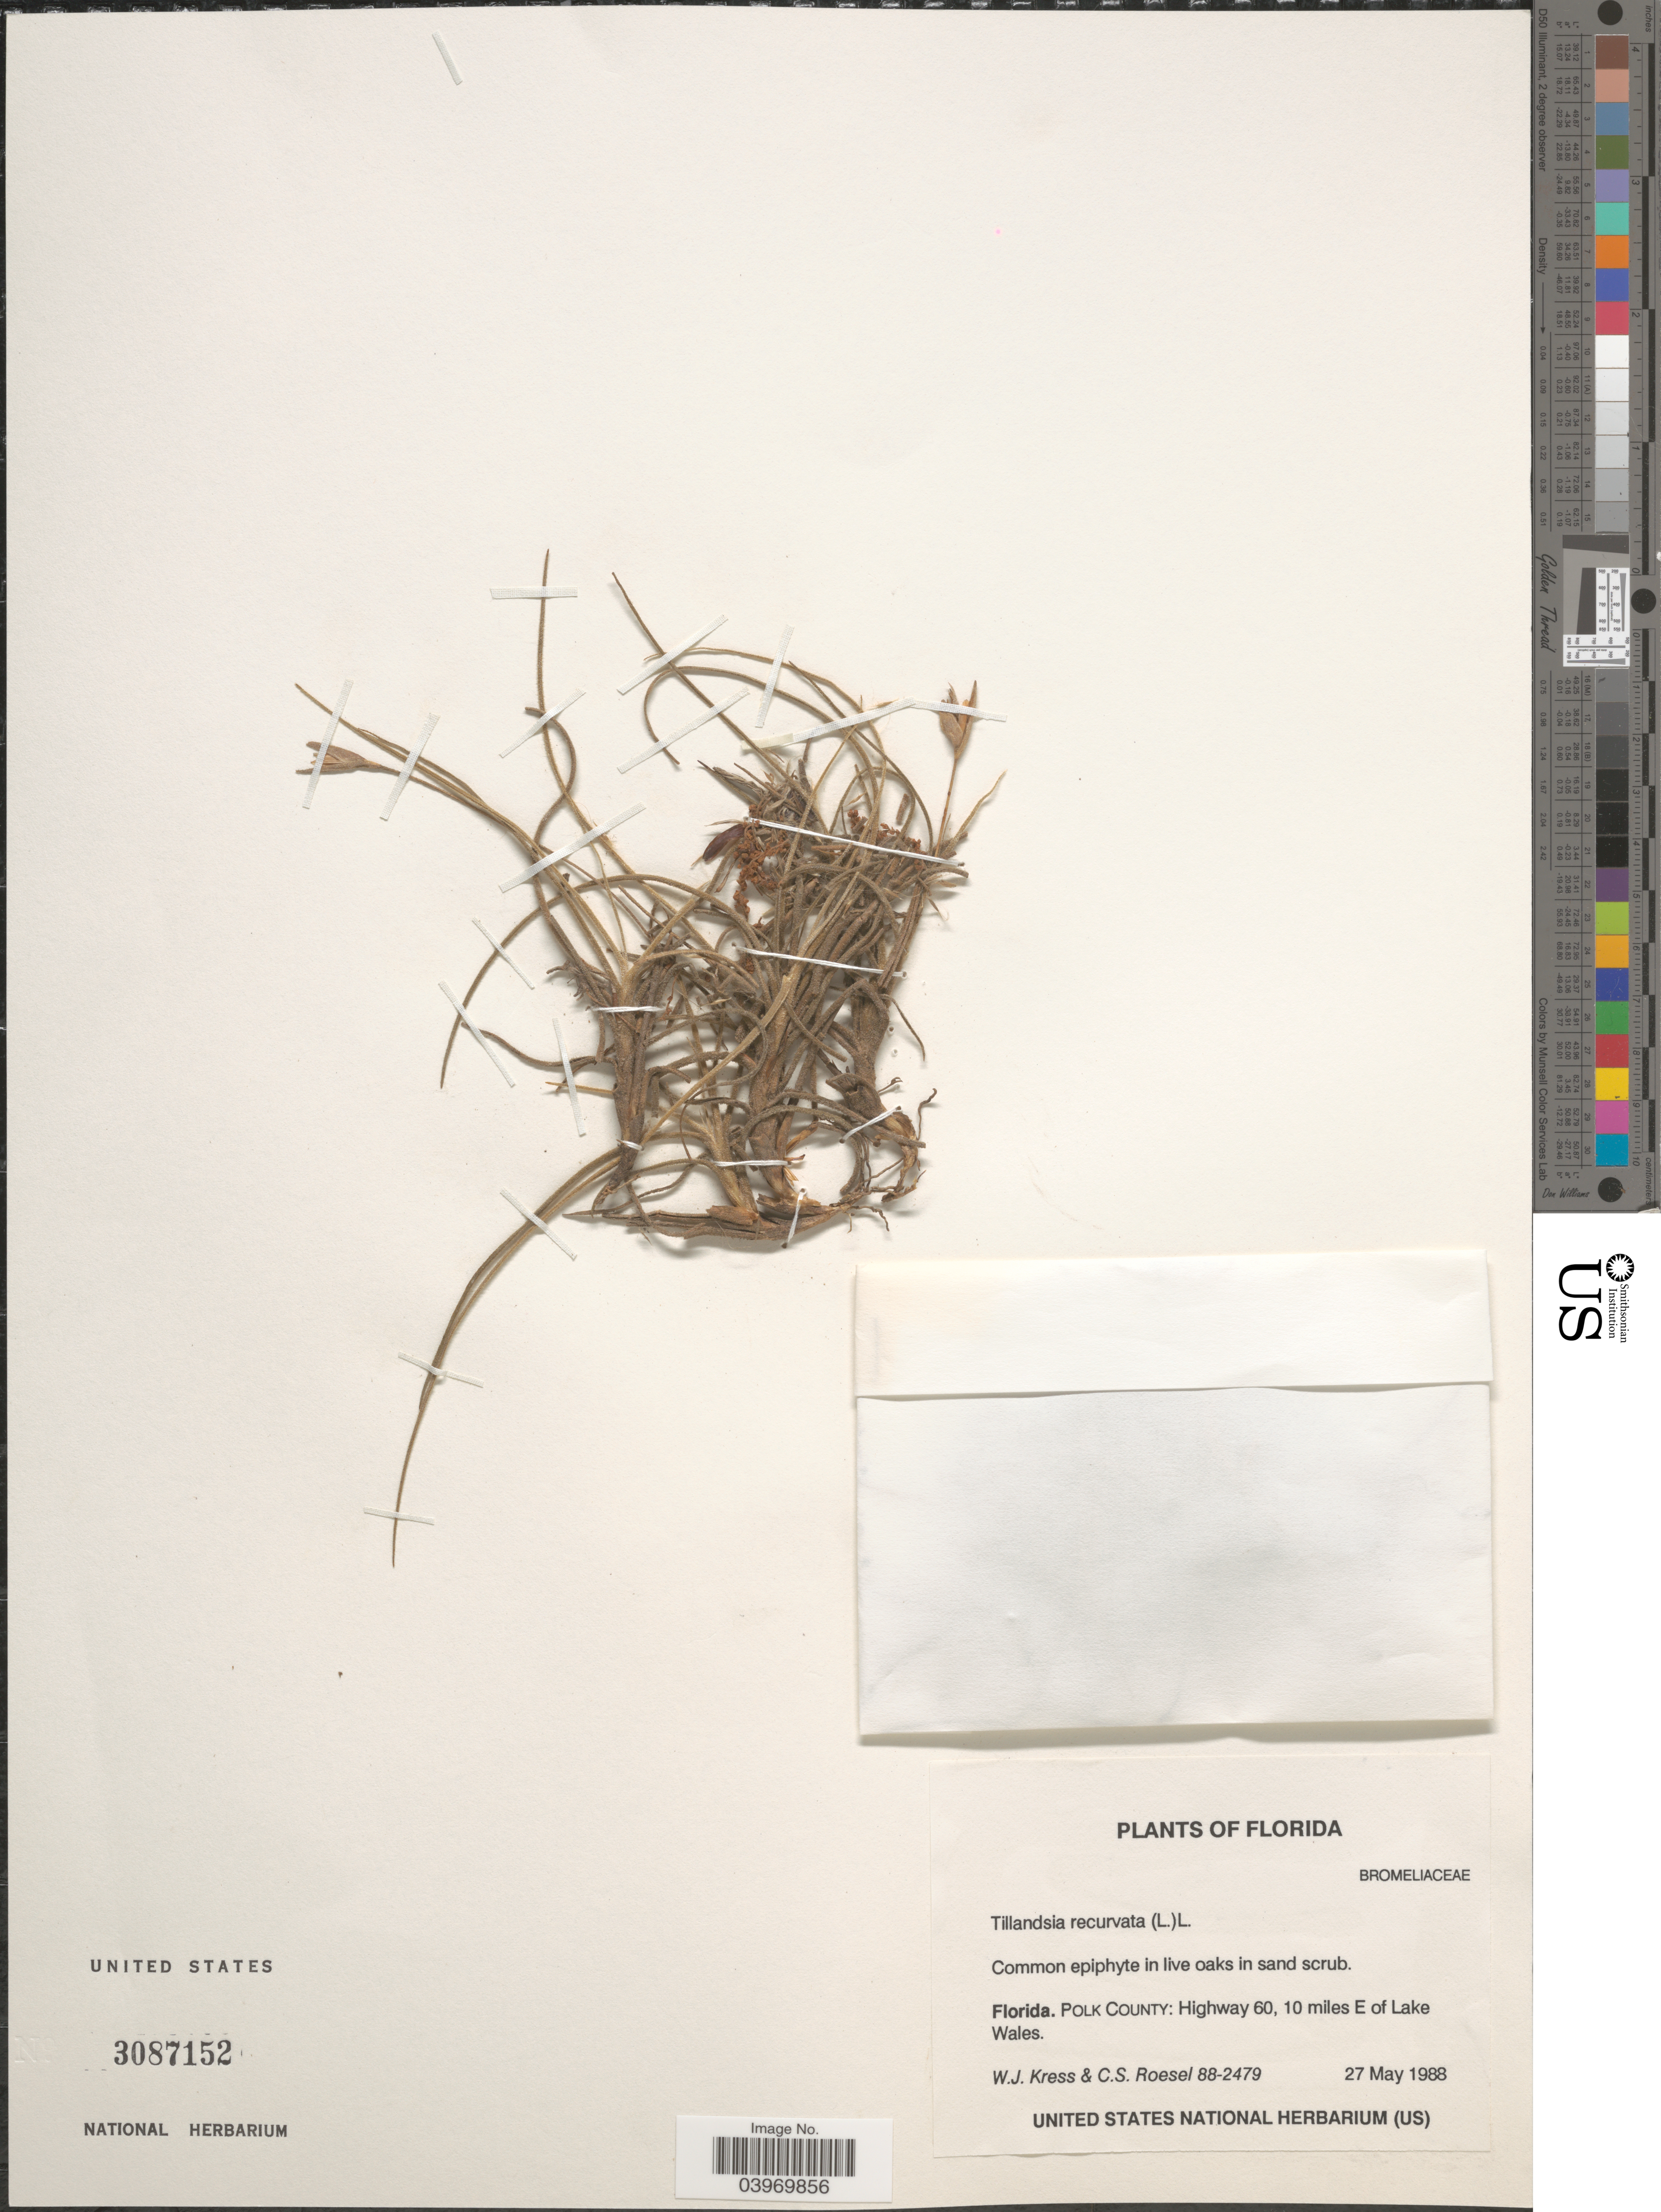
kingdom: Plantae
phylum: Tracheophyta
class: Liliopsida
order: Poales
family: Bromeliaceae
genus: Tillandsia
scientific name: Tillandsia recurvata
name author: L.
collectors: W. J. Kress & C. S. Roesel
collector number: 88-2479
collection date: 1988-05-27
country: United States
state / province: Florida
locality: Polk County: Highway 60, 10 miles E of Lake Wales.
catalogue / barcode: US 3087152